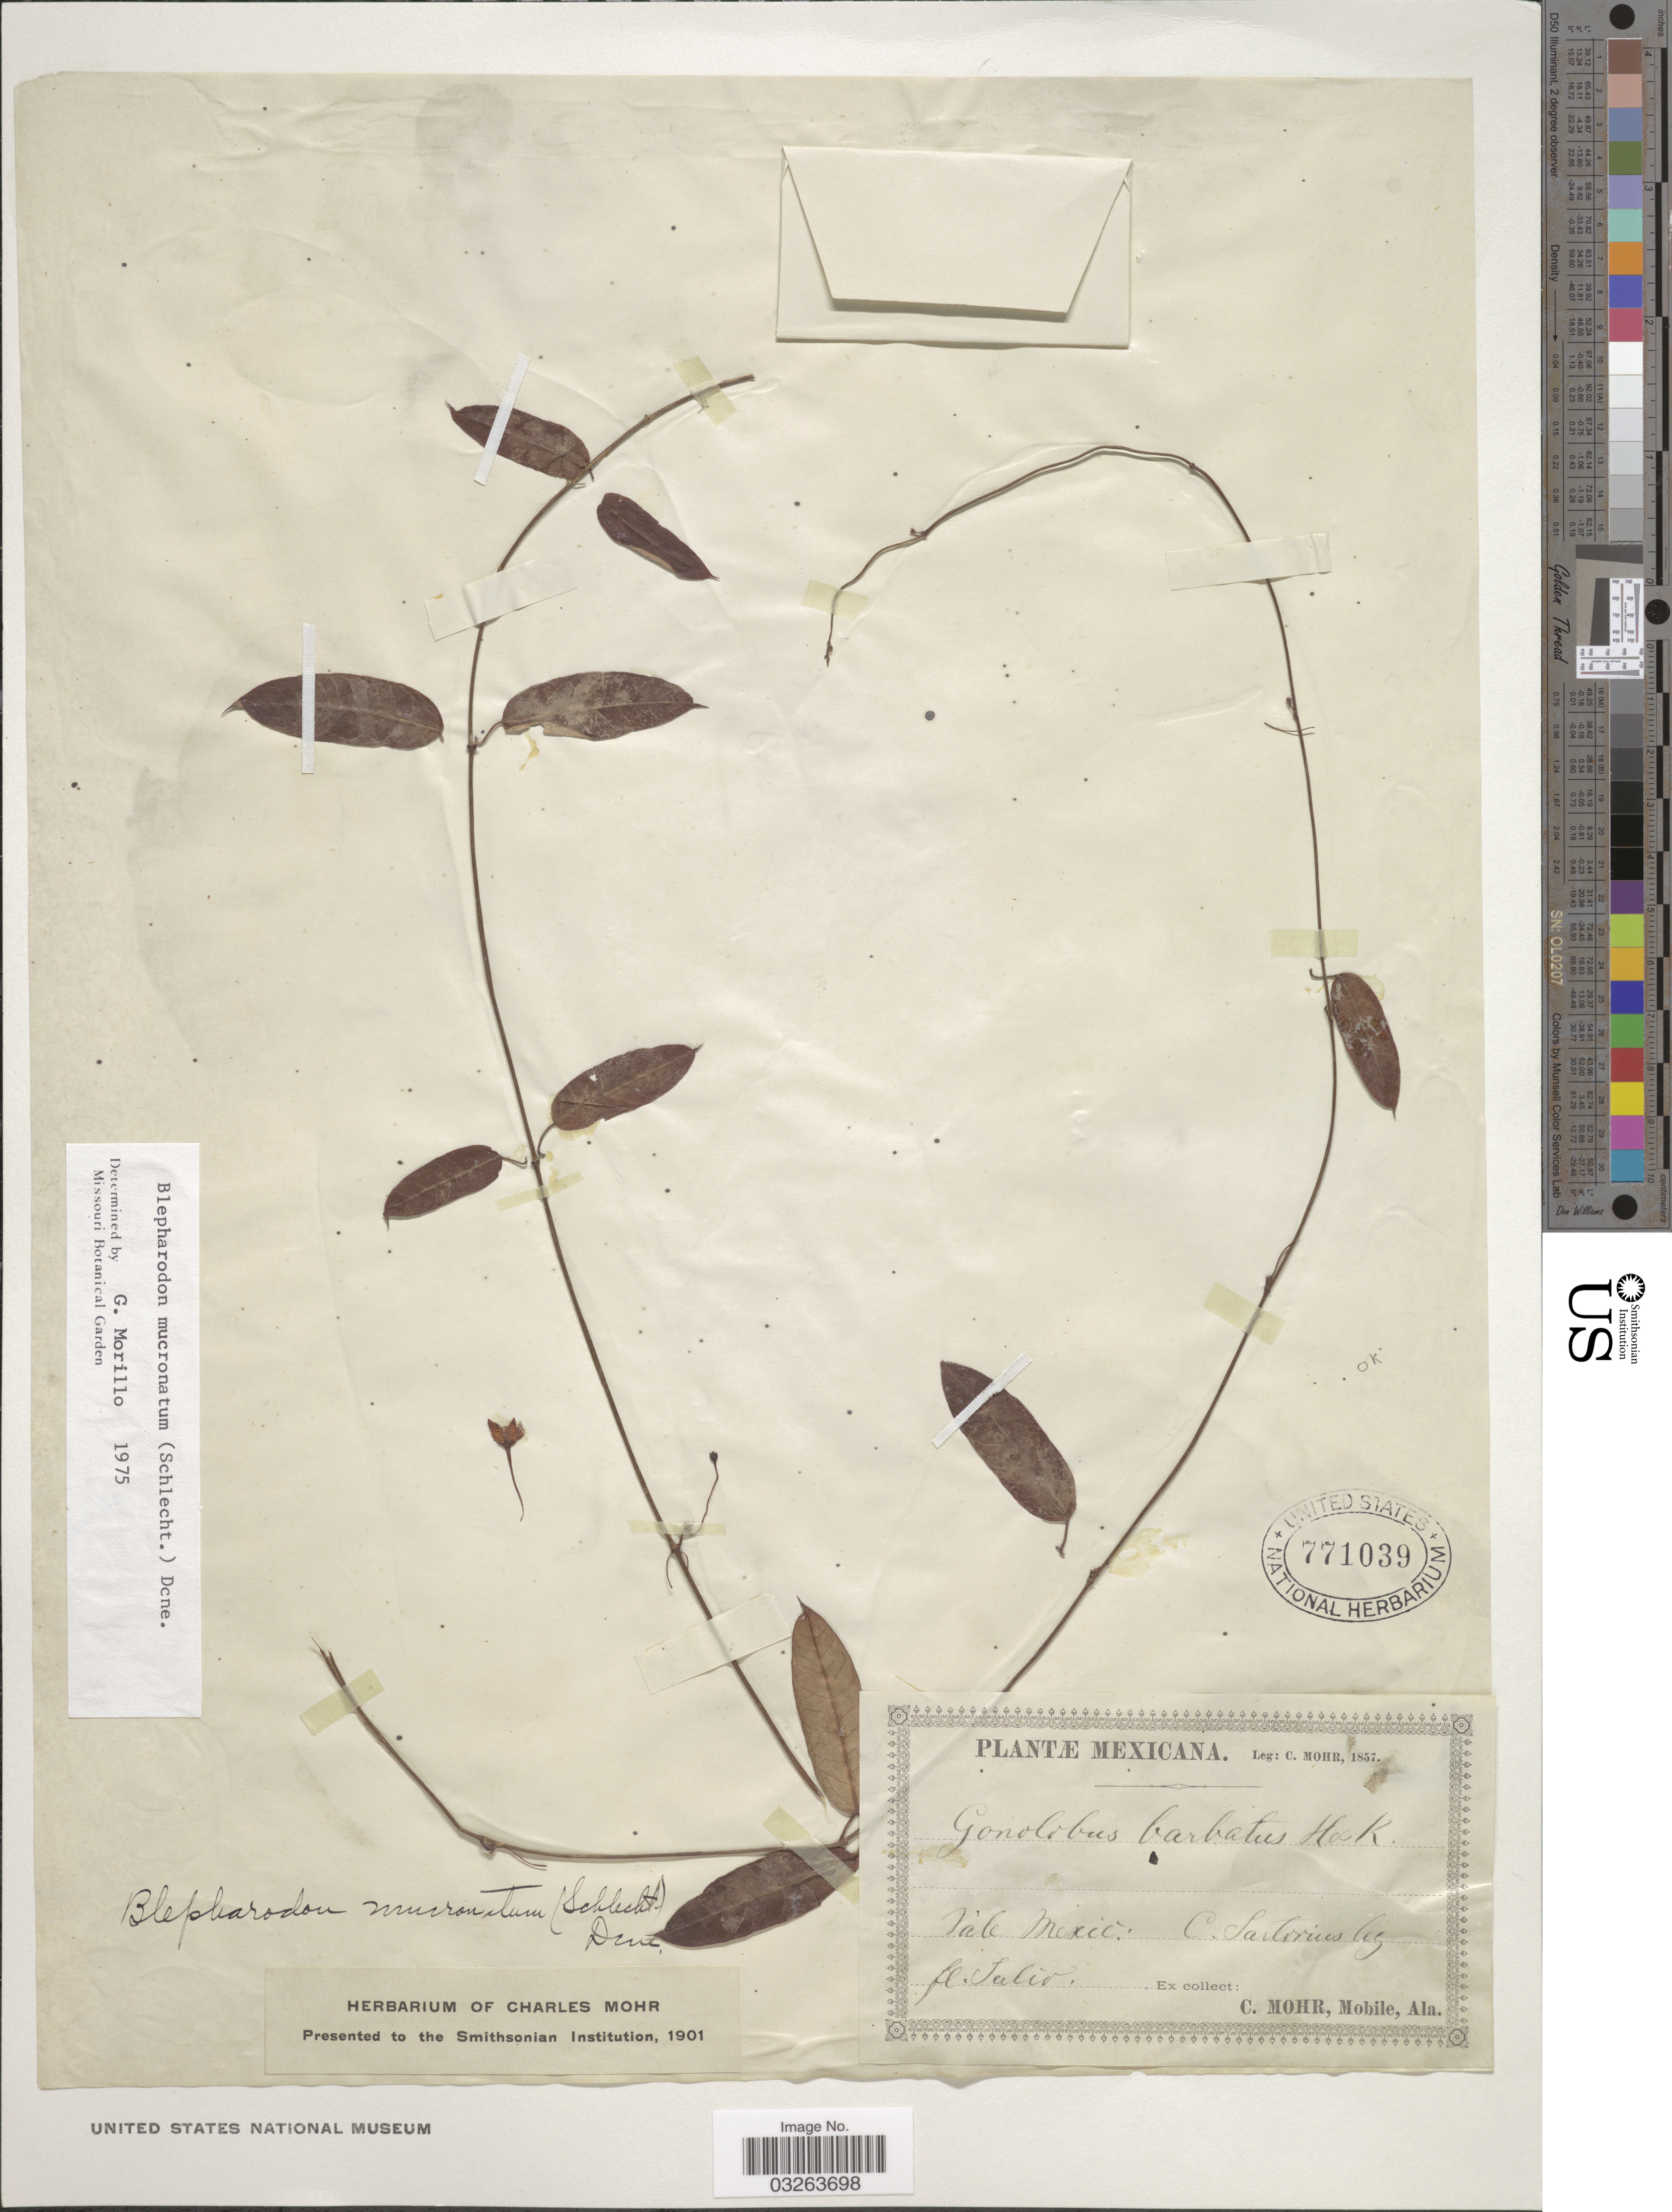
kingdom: Plantae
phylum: Tracheophyta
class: Magnoliopsida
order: Gentianales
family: Apocynaceae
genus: Blepharodon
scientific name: Blepharodon mucronatum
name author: (Schltdl.) Decne.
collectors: C. Sartorius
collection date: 1857-07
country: Mexico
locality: Vale Mexic.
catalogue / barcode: US 771039